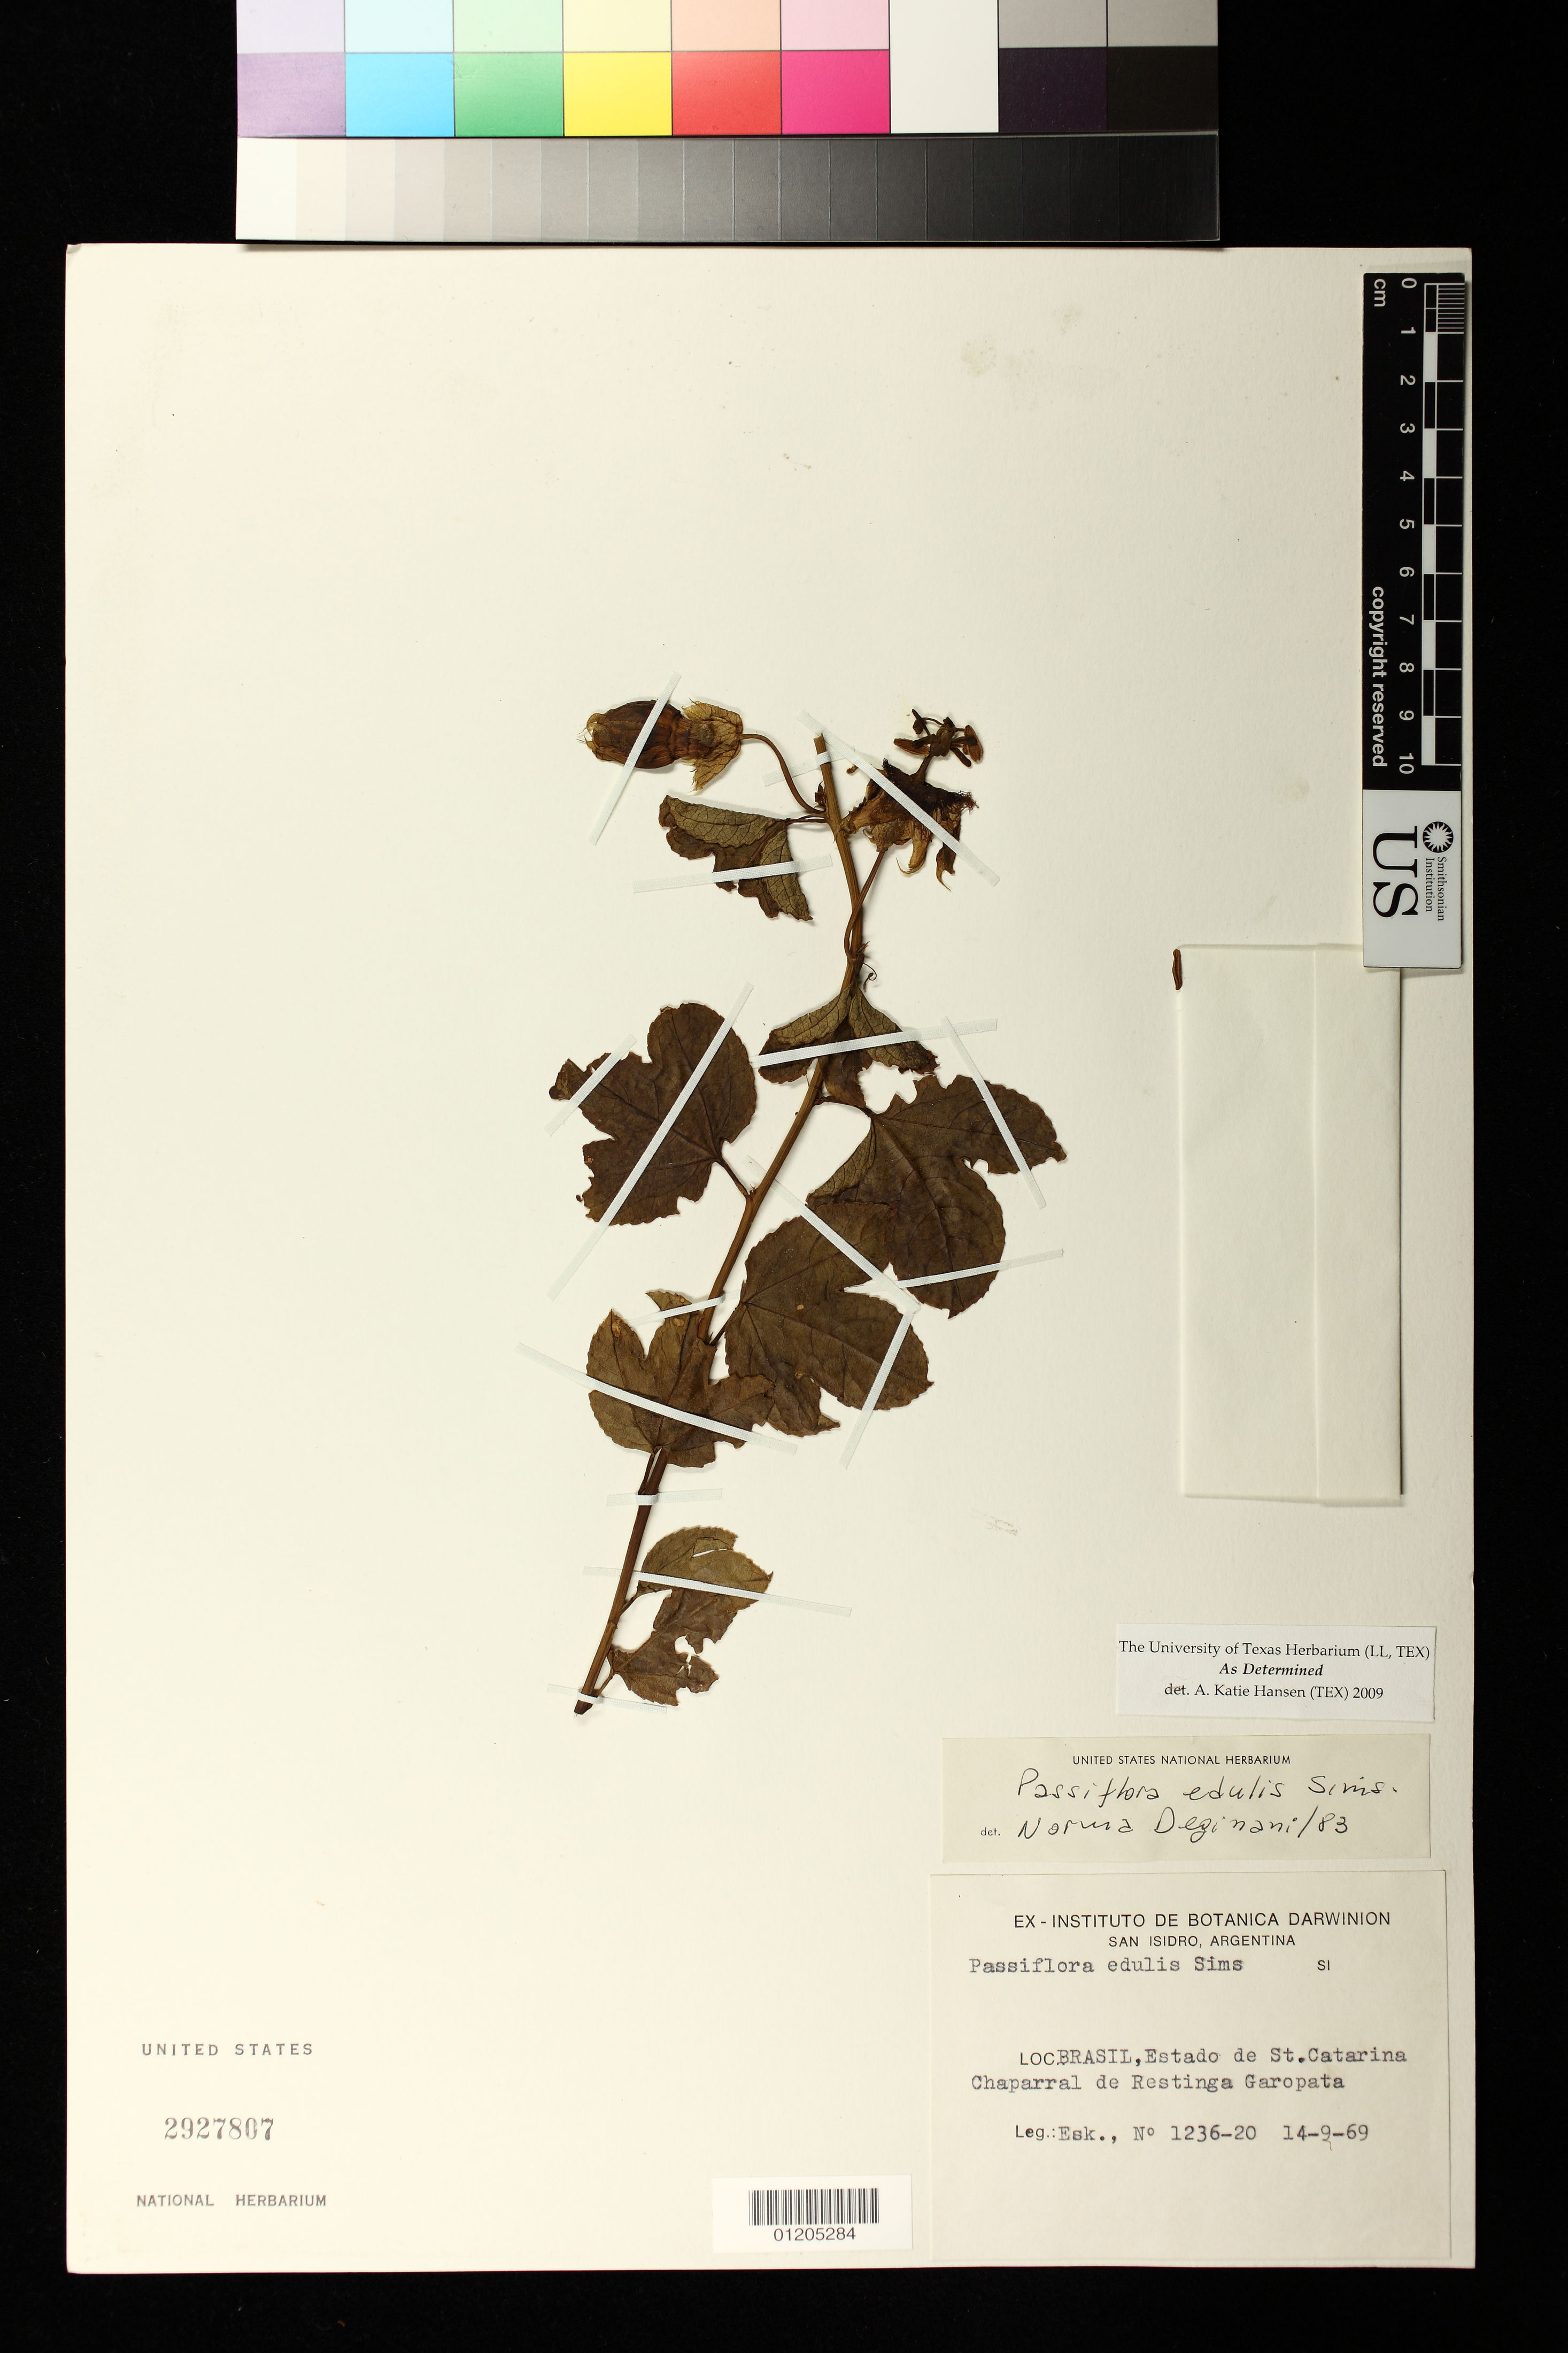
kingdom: Plantae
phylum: Tracheophyta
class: Magnoliopsida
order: Malpighiales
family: Passifloraceae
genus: Passiflora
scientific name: Passiflora edulis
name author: Sims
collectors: Esk.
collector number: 1236-20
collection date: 1969-09-14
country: Brazil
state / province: Santa Catarina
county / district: Garopaba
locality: Chaparral de Restinga Garopaba (Garopata)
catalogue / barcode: US 2927807